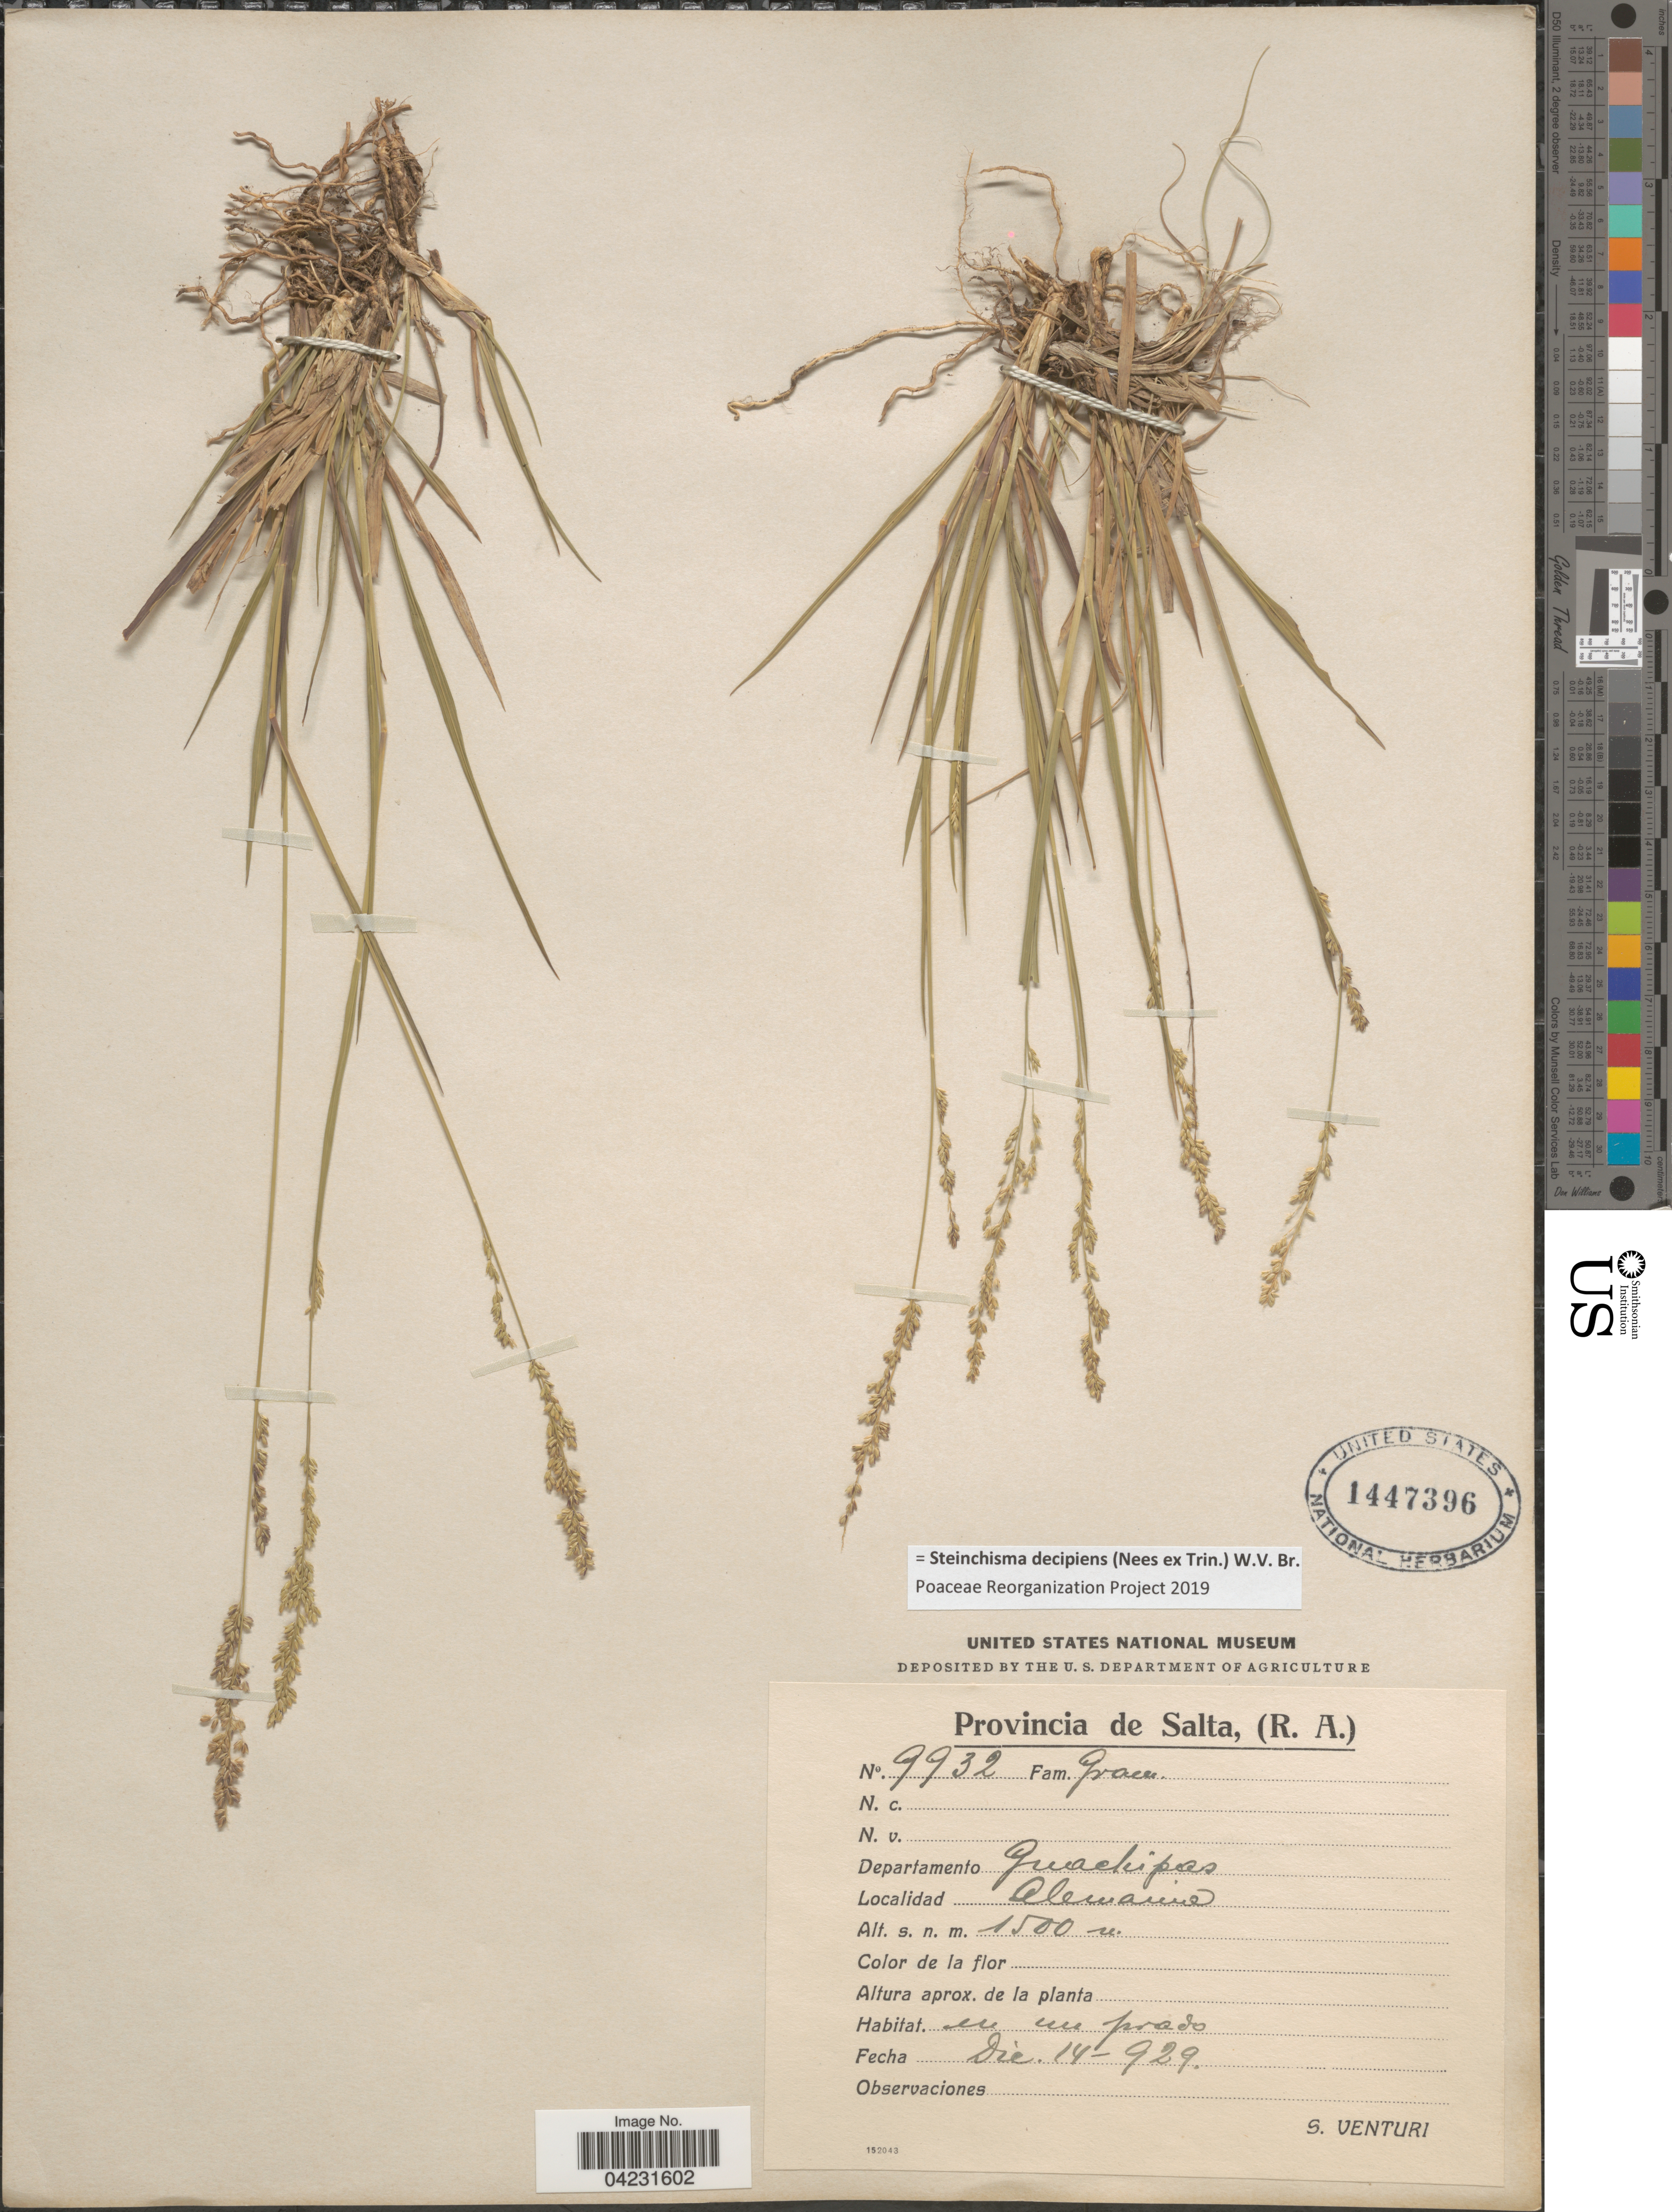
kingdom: Plantae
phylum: Tracheophyta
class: Liliopsida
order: Poales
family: Poaceae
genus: Steinchisma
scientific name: Steinchisma decipiens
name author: (Nees ex Trin.) W.V. Br.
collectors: S. Venturi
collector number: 9932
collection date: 1929-12-14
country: Argentina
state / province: Salta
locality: Departamento Guachipas. Alemania.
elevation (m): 1500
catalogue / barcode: US 1447396